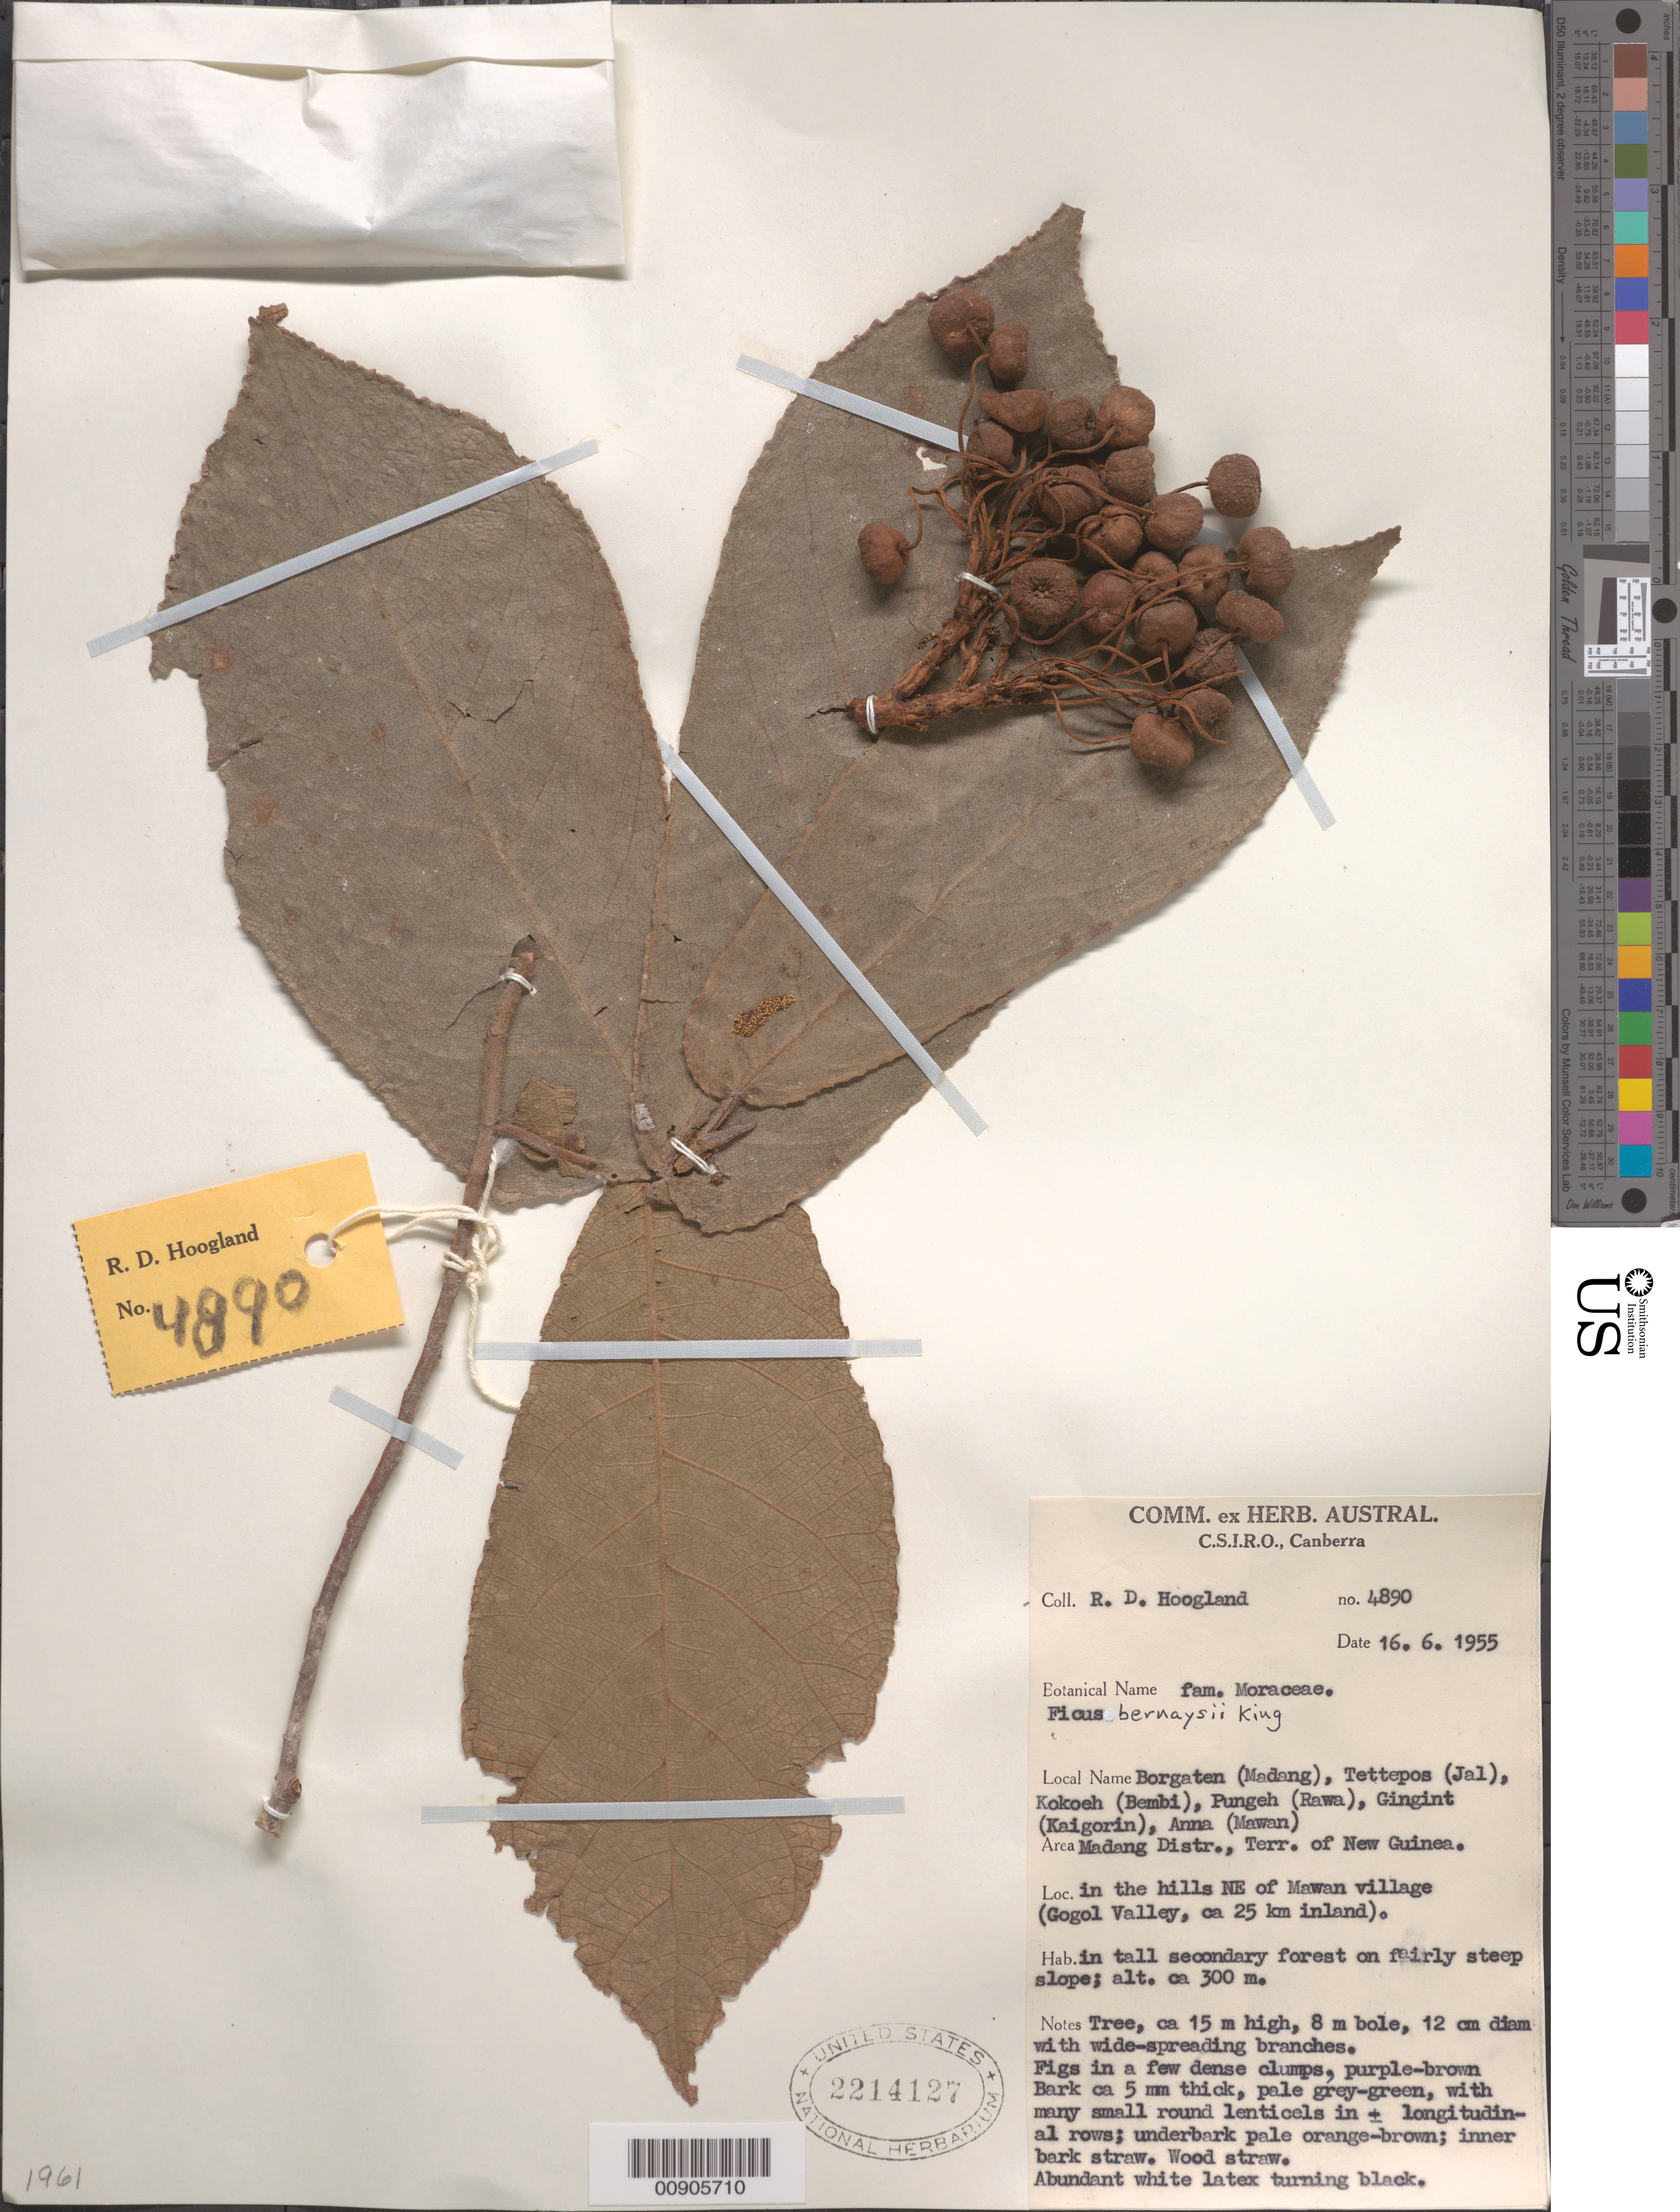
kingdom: Plantae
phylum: Tracheophyta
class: Magnoliopsida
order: Rosales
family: Moraceae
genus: Ficus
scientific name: Ficus bernaysii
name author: King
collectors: R. D. Hoogland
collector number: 4890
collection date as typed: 16 Jun 1955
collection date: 1955-06-16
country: Papua New Guinea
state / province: Madang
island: New Guinea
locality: Gogol Valley (ca. 25 km. inland), in the hills NE of Mawan village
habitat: in tall secondary forest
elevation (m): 300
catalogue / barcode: US 2214127